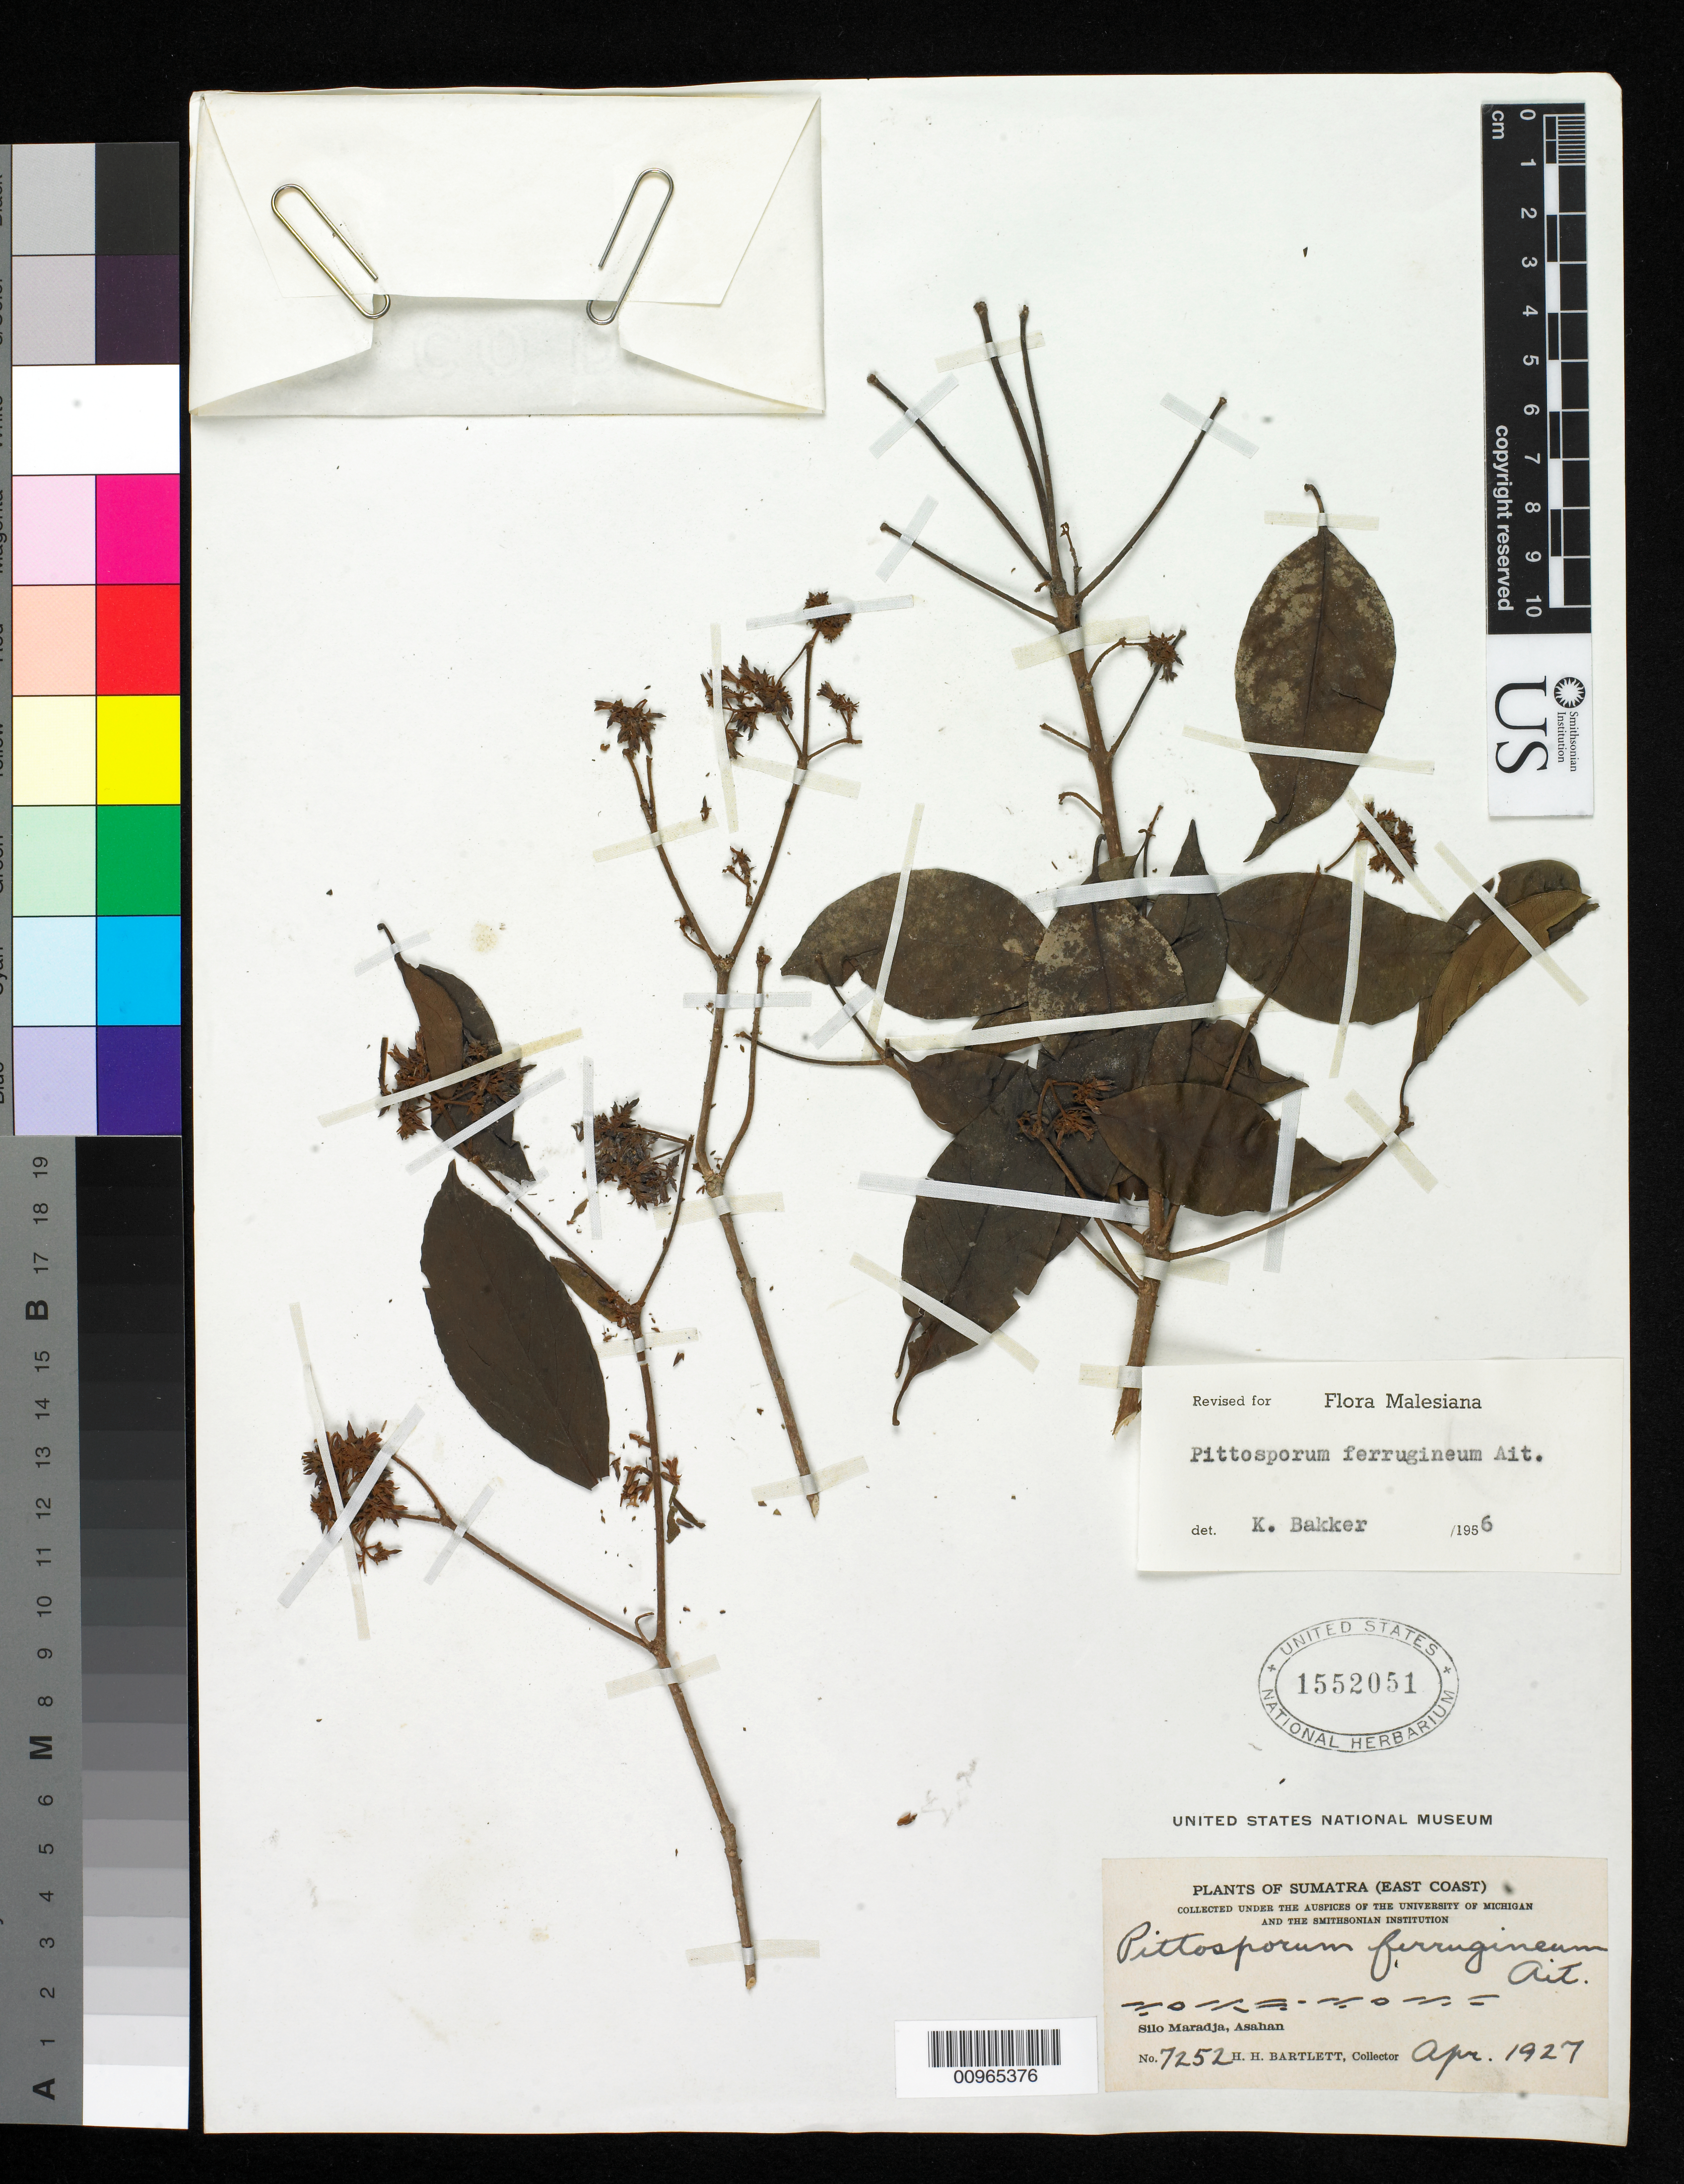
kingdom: Plantae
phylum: Tracheophyta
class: Magnoliopsida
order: Apiales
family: Pittosporaceae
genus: Pittosporum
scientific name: Pittosporum ferrugineum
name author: W.T. Aiton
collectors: H. H. Bartlett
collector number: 7252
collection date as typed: Apr 1927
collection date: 1927-04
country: Indonesia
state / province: Sumatra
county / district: Sumatera Utara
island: Sumatra I.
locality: (East Coast) Silo Maradja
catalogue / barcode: US 1552051